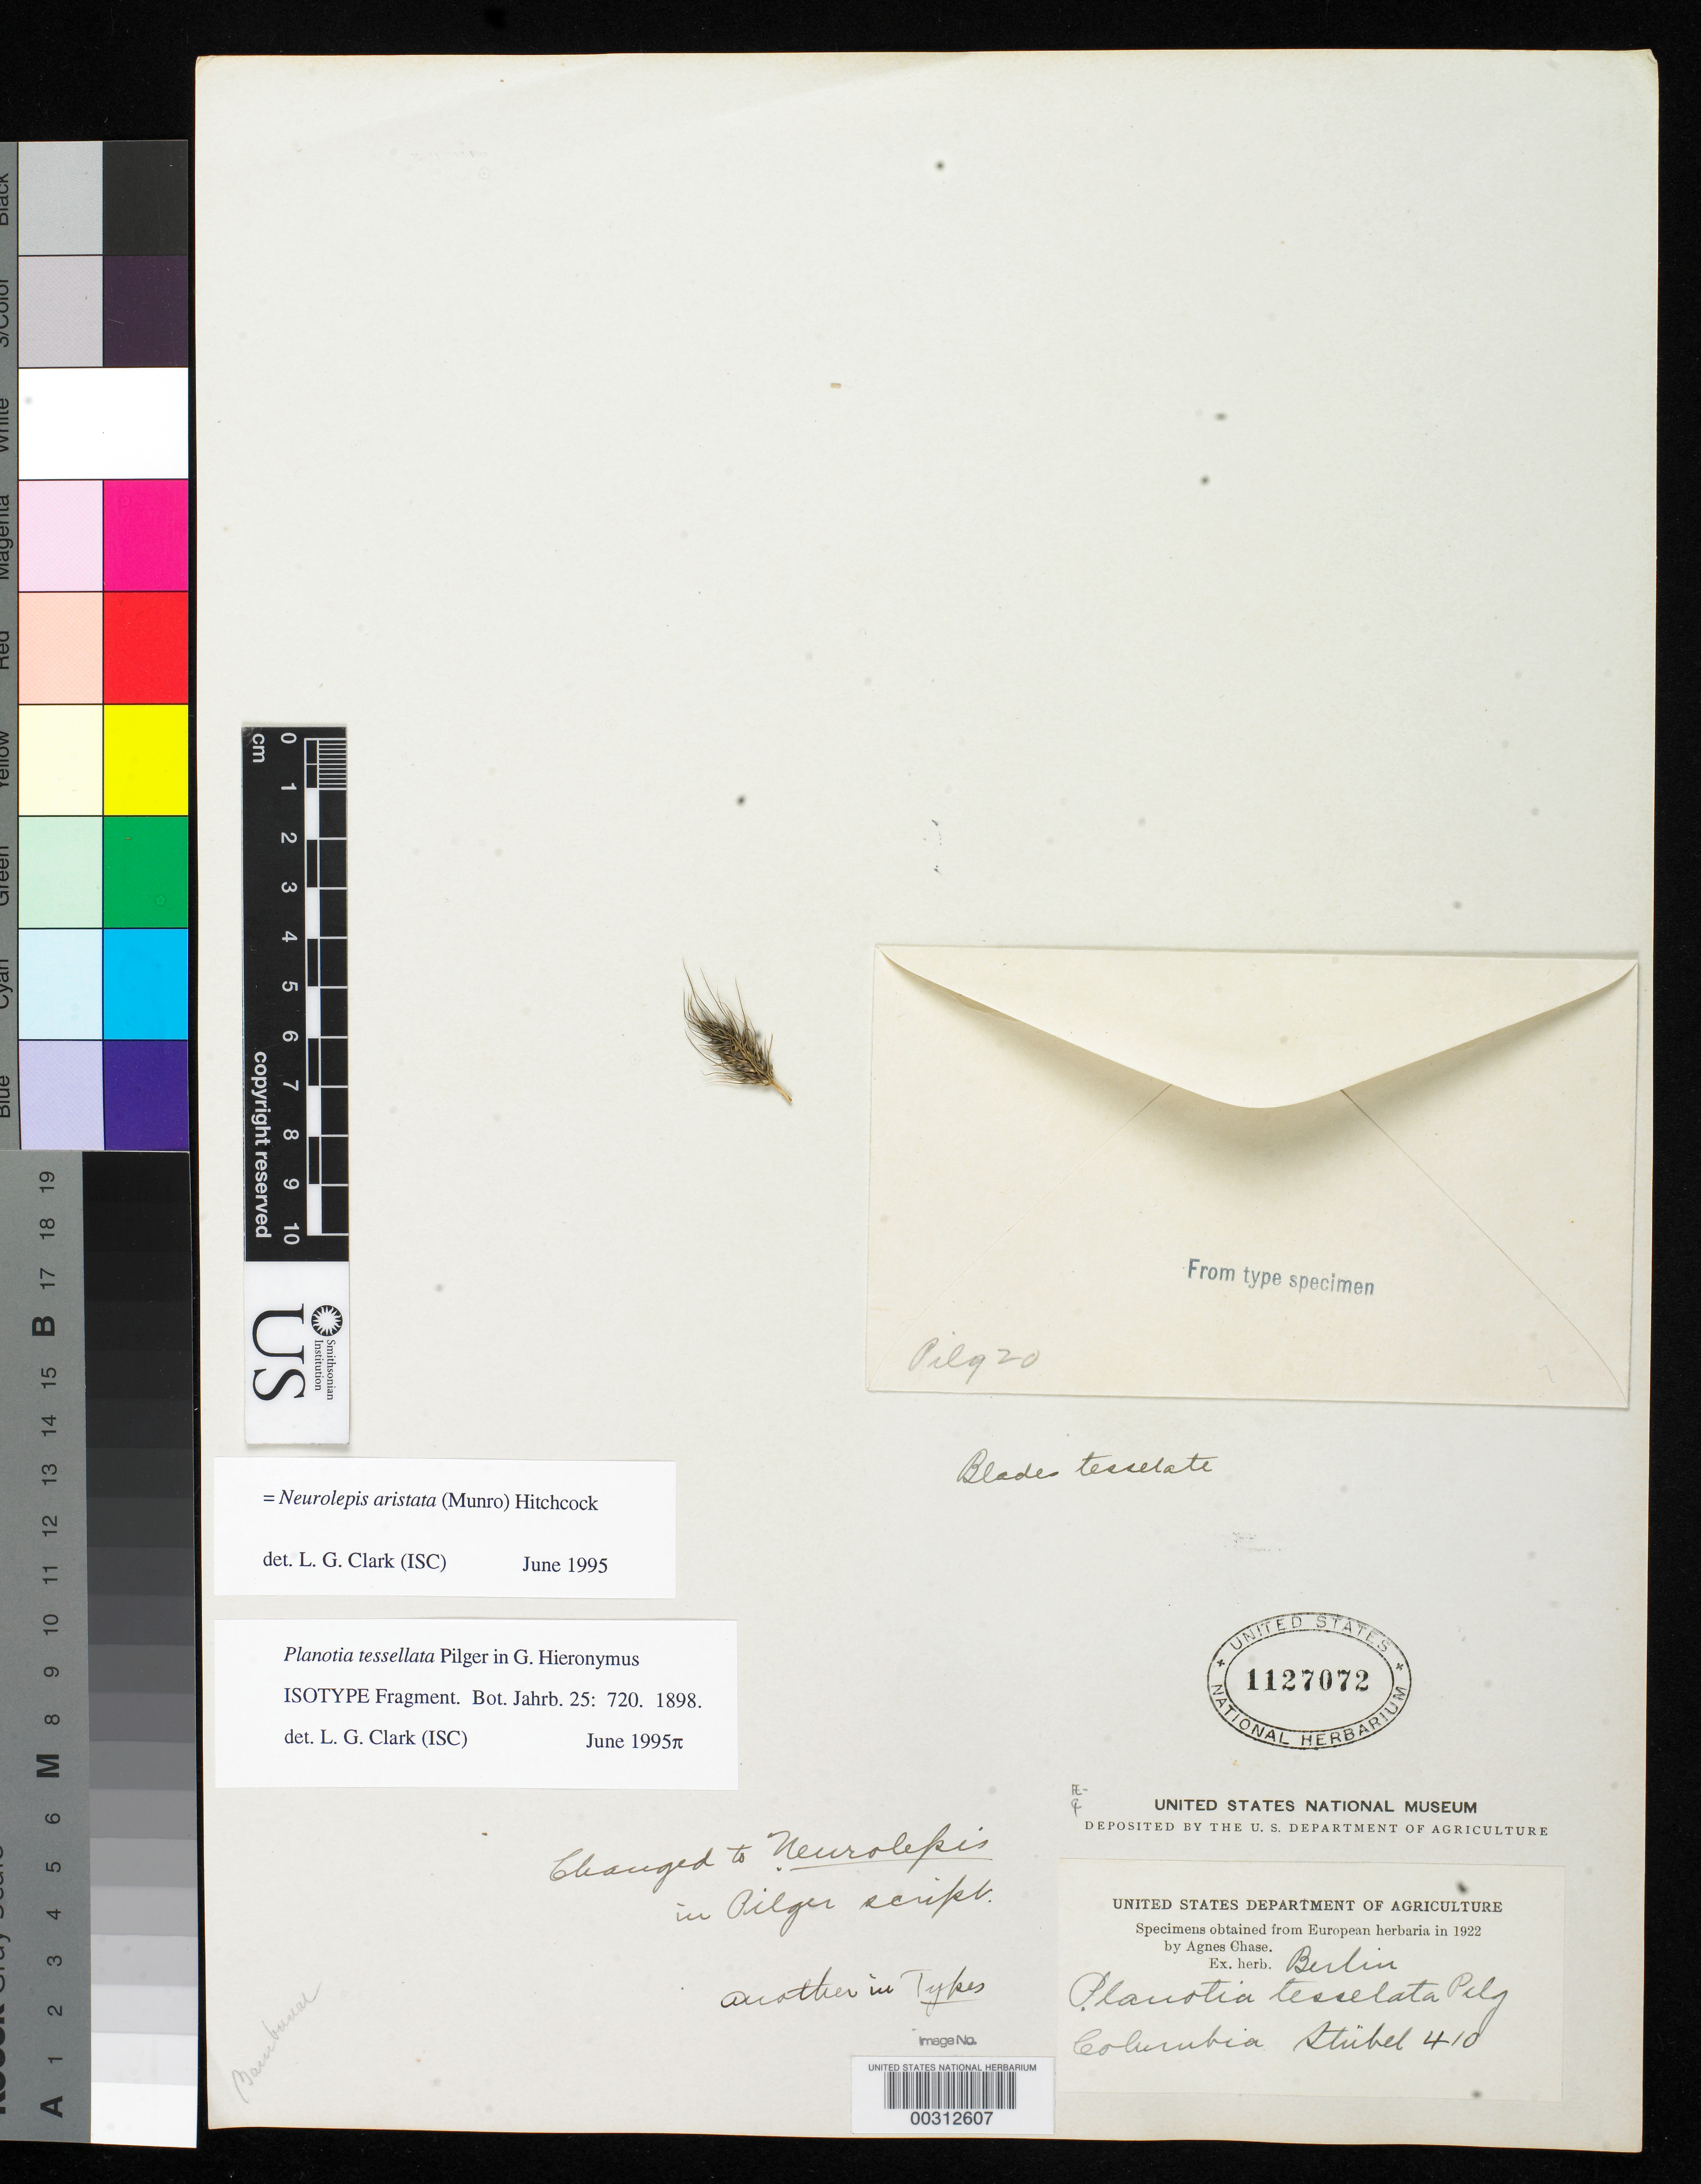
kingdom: Plantae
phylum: Tracheophyta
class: Liliopsida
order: Poales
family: Poaceae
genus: Planotia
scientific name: Planotia tesselata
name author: Pilg. in Hieron.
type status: Type Fragment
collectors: A. Stübel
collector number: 410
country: Colombia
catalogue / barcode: US 1127072